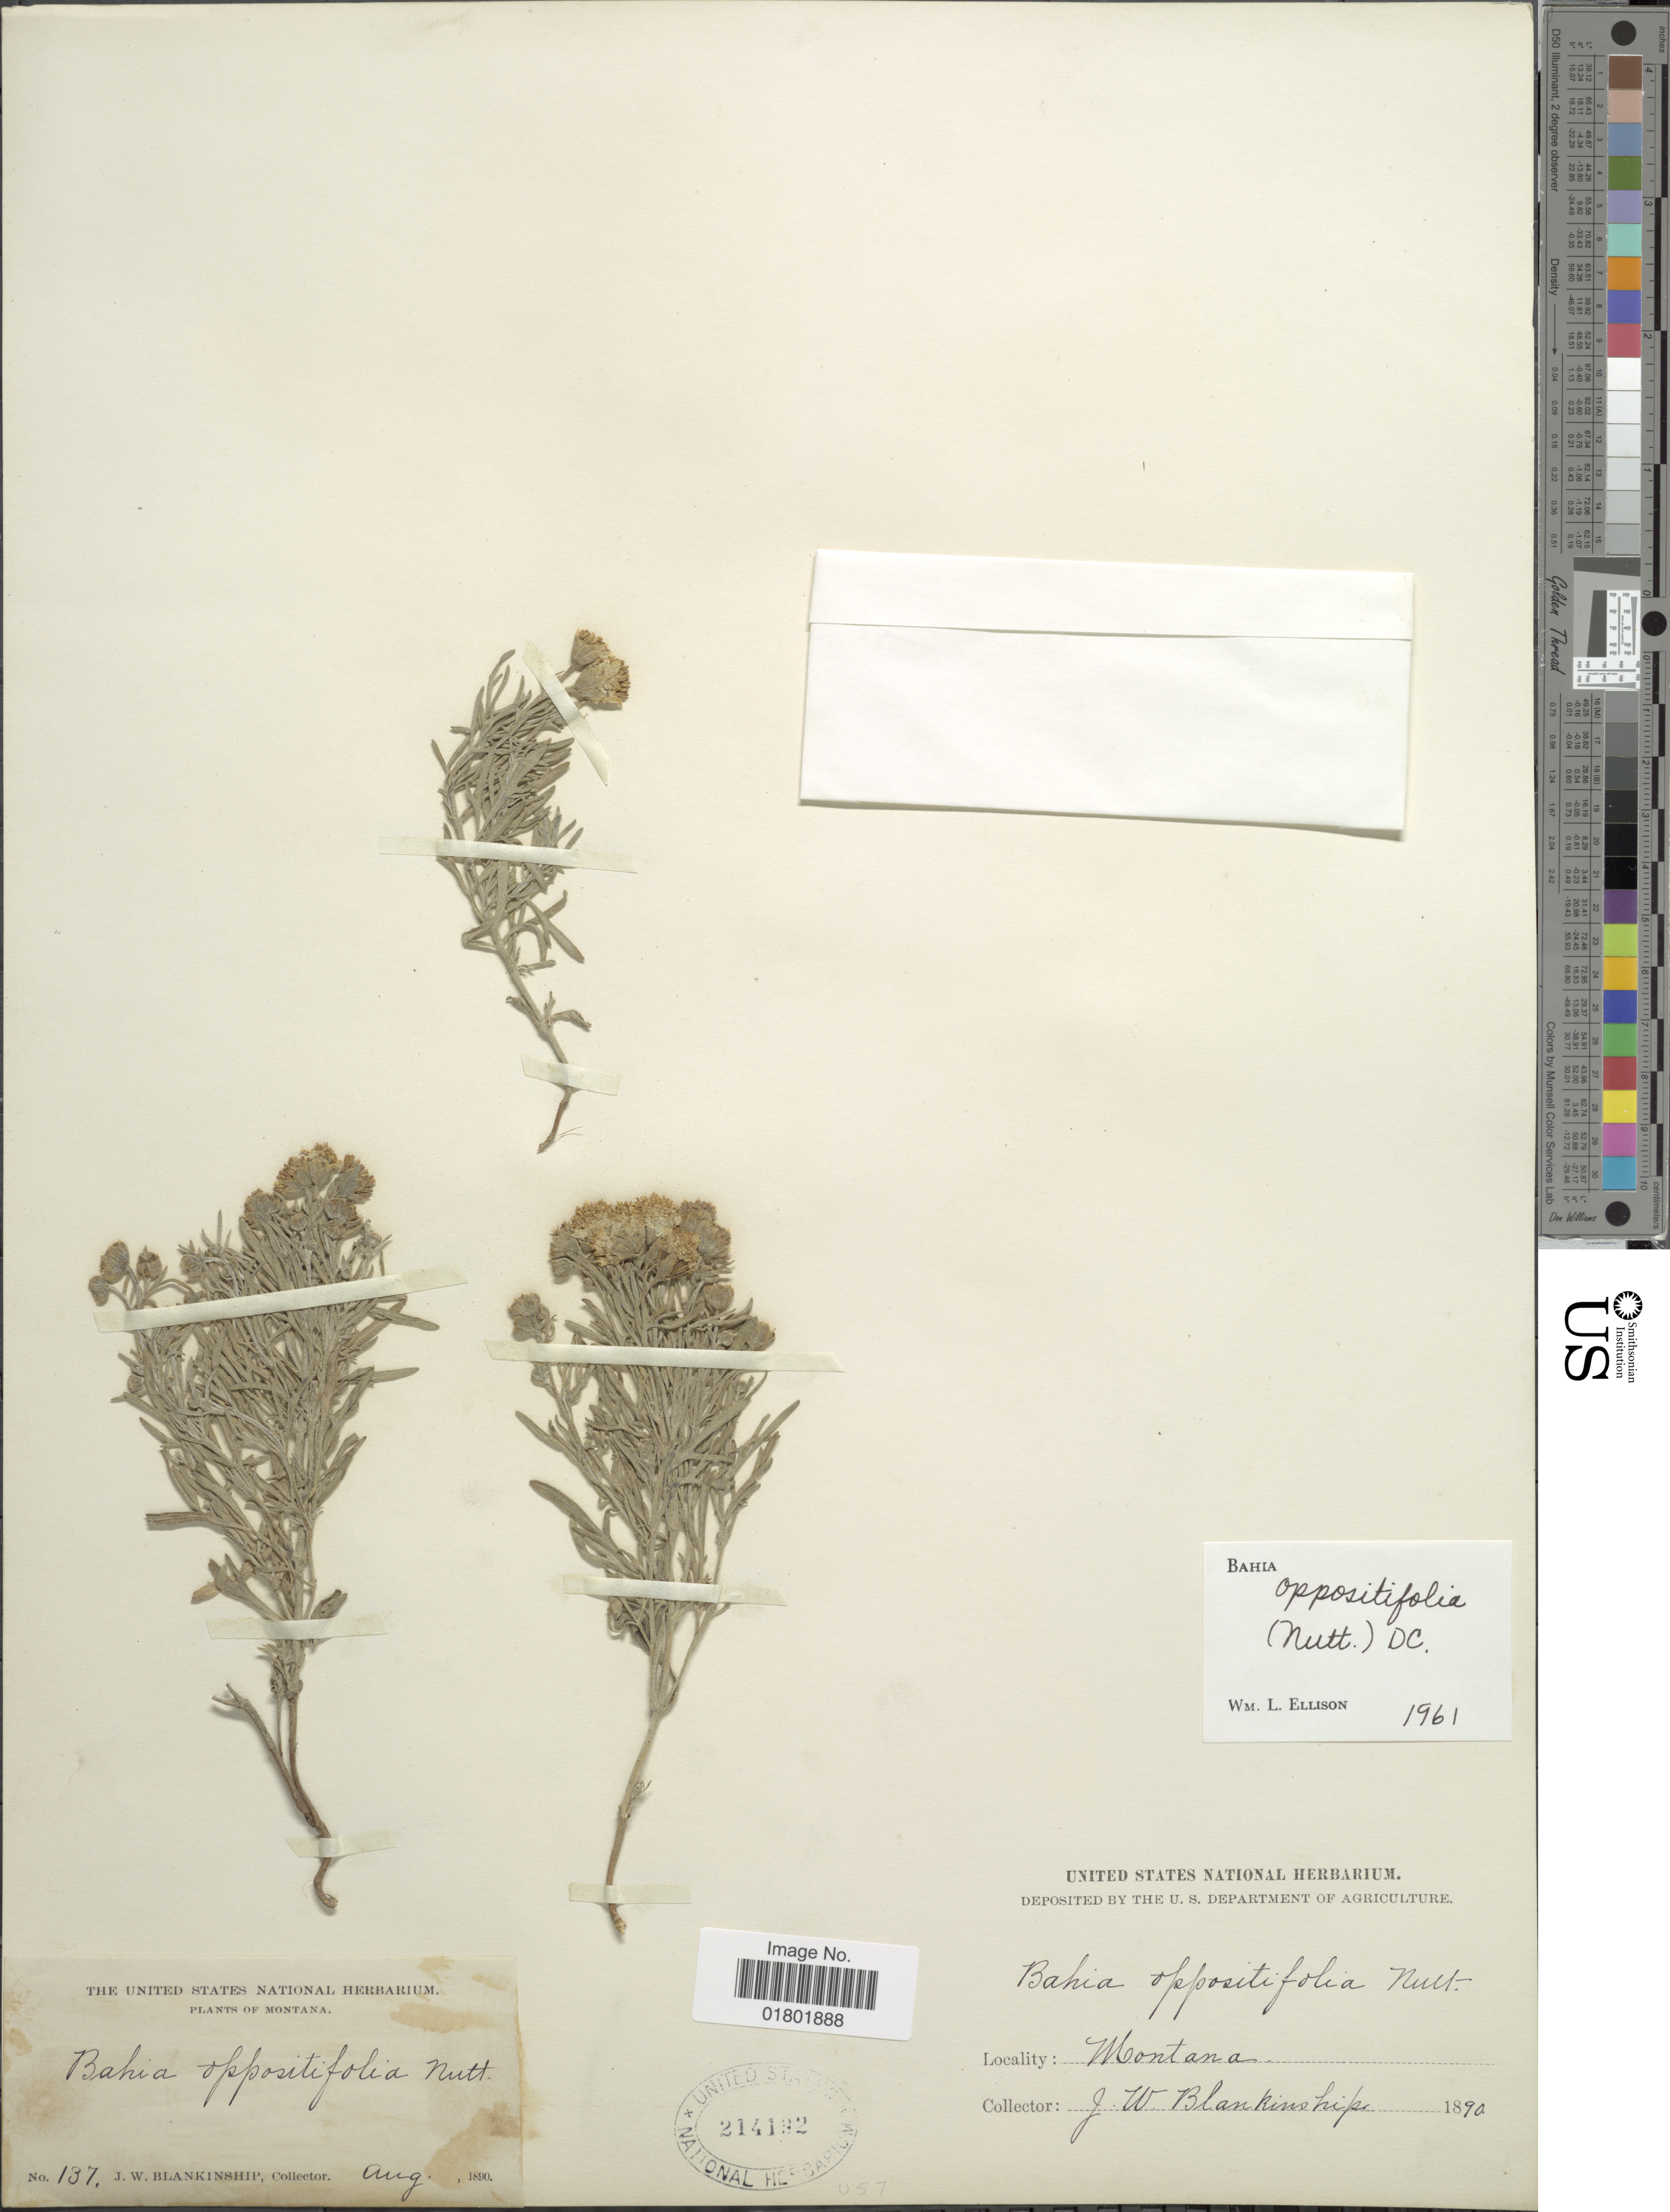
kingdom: Plantae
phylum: Tracheophyta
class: Magnoliopsida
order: Asterales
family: Asteraceae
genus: Bahia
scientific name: Bahia oppositifolia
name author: Nutt.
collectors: J. W. Blankinship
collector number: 137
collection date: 1890-08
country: United States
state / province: Montana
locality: Montana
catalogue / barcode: US 214192